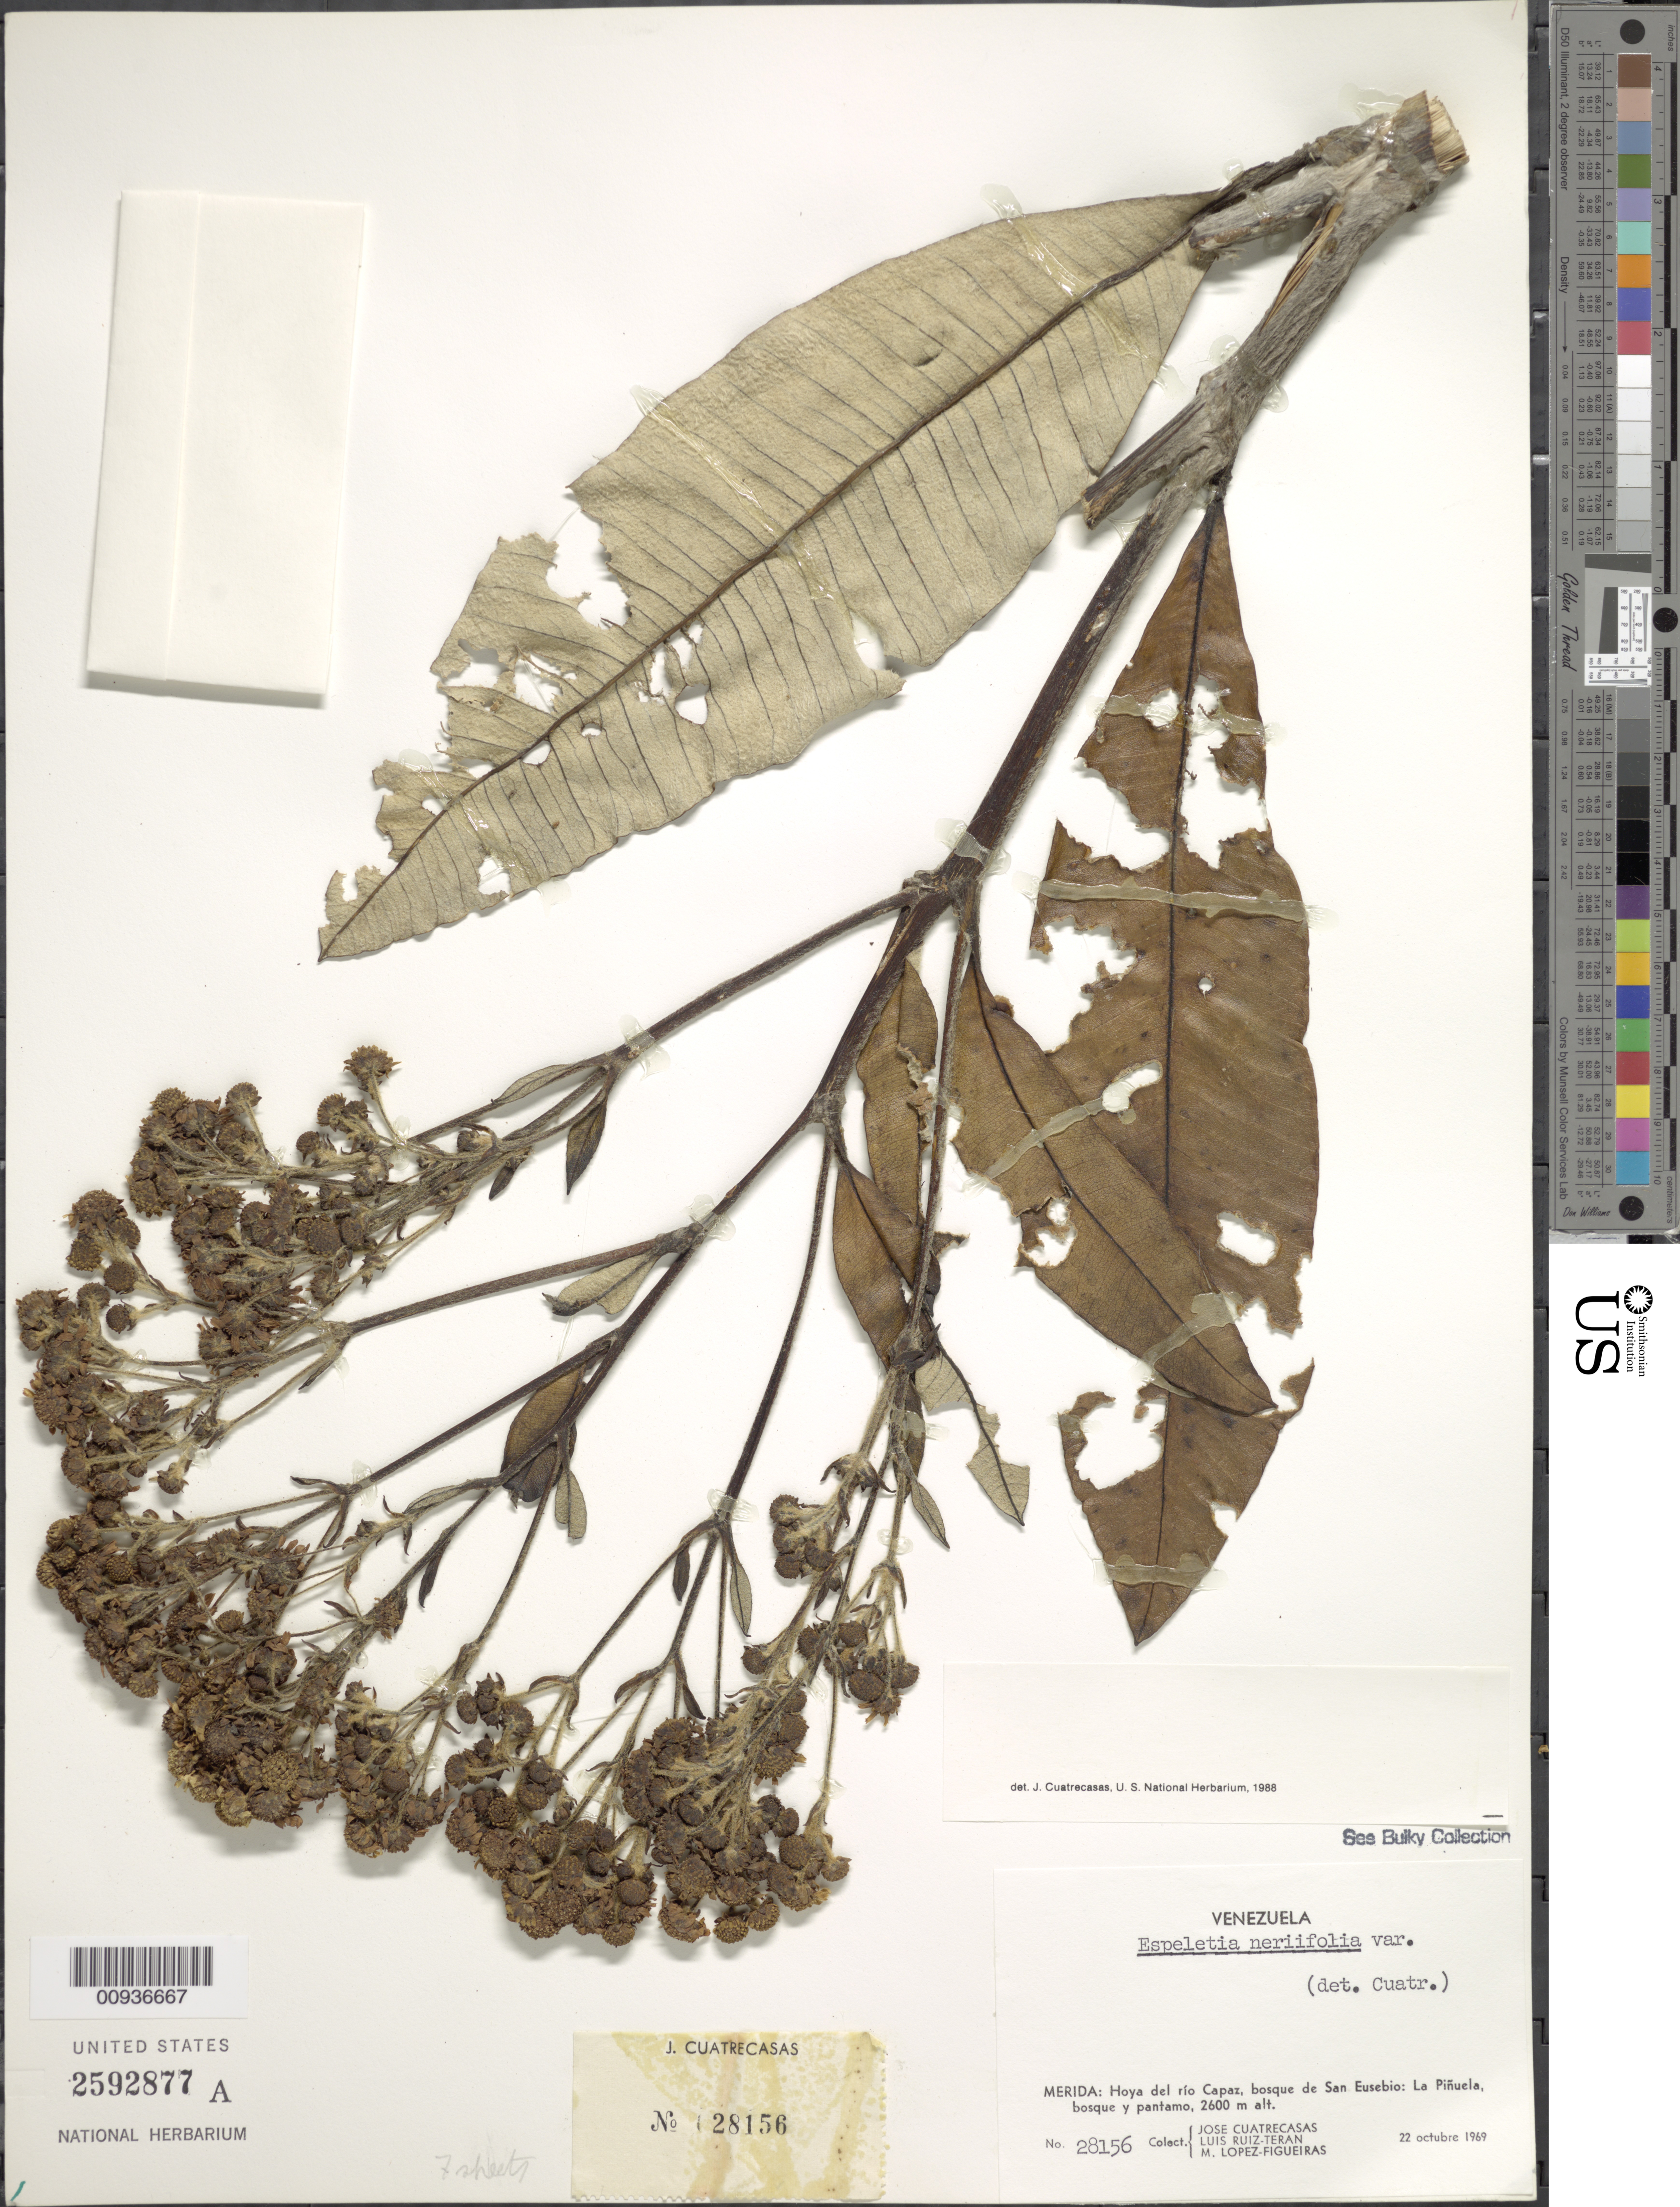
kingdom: Plantae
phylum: Tracheophyta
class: Magnoliopsida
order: Asterales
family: Asteraceae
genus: Libanothamnus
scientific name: Libanothamnus neriifolius var. columbicus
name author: (Cuatrec.) Cuatrec.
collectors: J. Cuatrecasas, L. Teran & M. López Figueiras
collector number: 28156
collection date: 1969-10-22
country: Venezuela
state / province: Mérida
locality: Hoya del rio Capaz, bosque de San Eusebio, La Pinuela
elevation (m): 2600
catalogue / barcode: US 2592877A